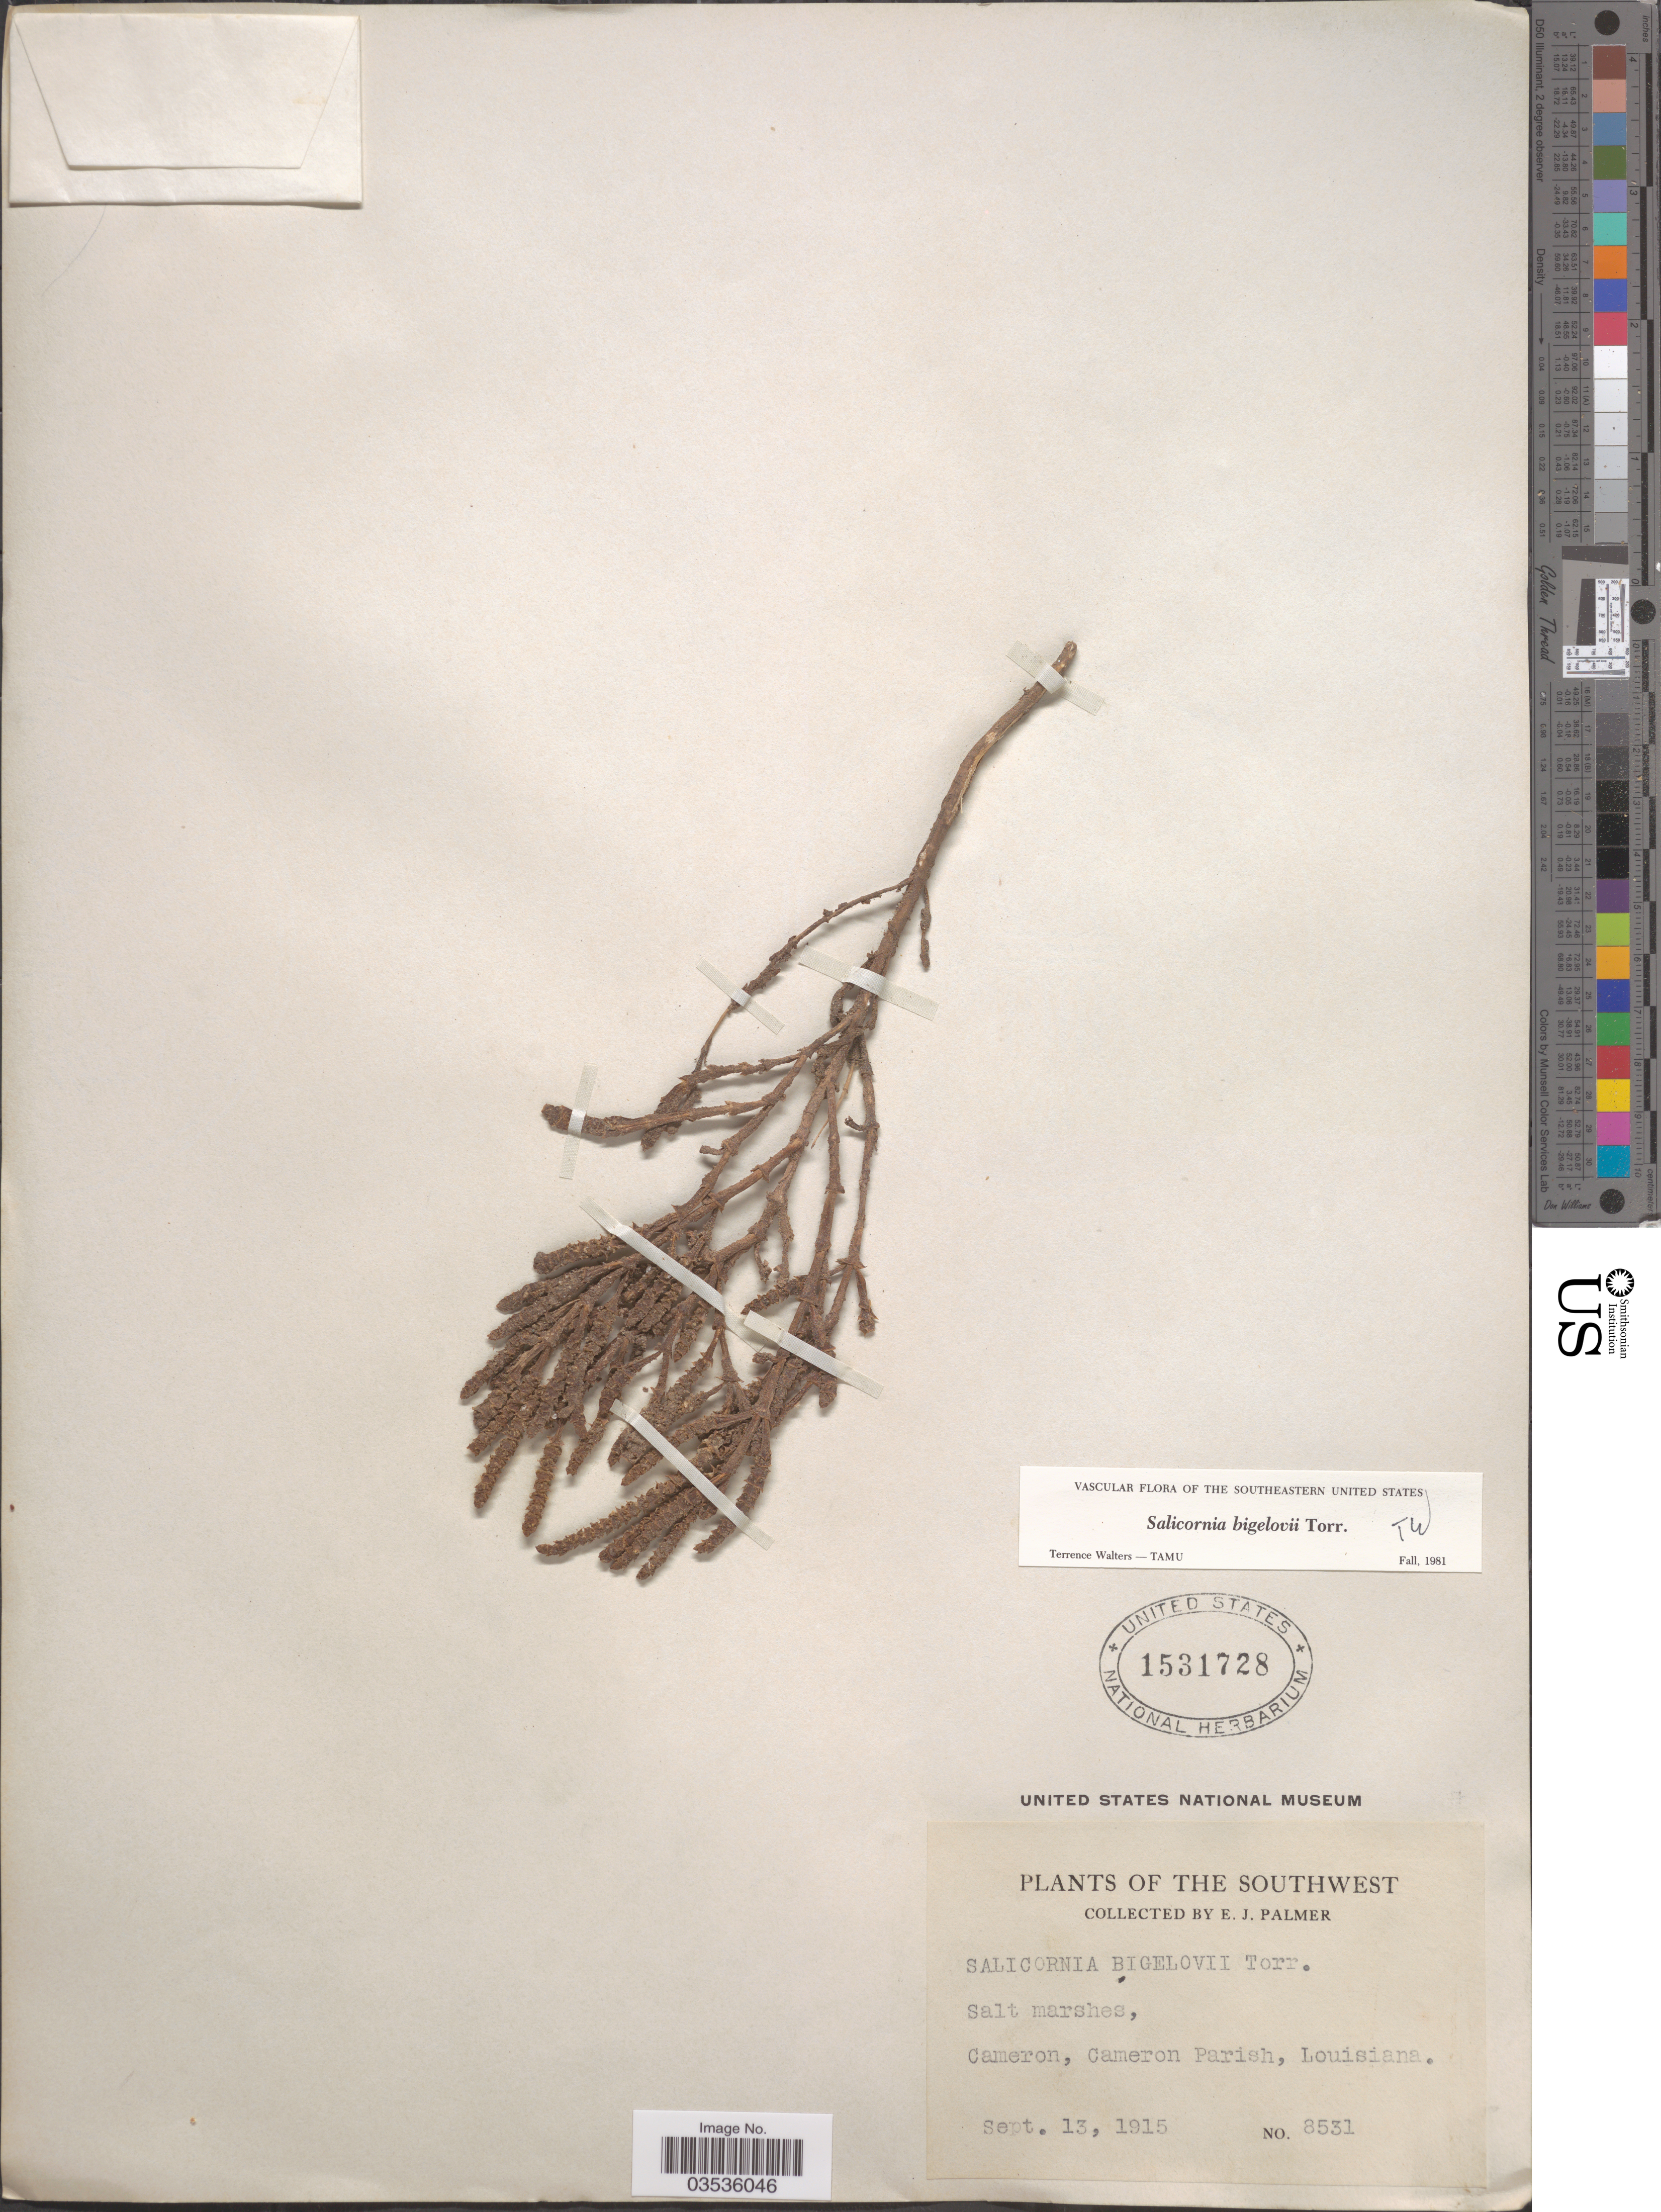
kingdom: Plantae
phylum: Tracheophyta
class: Magnoliopsida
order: Caryophyllales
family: Amaranthaceae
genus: Salicornia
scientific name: Salicornia bigelovii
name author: Torr.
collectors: E. J. Palmer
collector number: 8531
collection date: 1915-09-13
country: United States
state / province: Louisiana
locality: The Southwest. Cameron, Cameron Parish.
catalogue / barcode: US 1531728